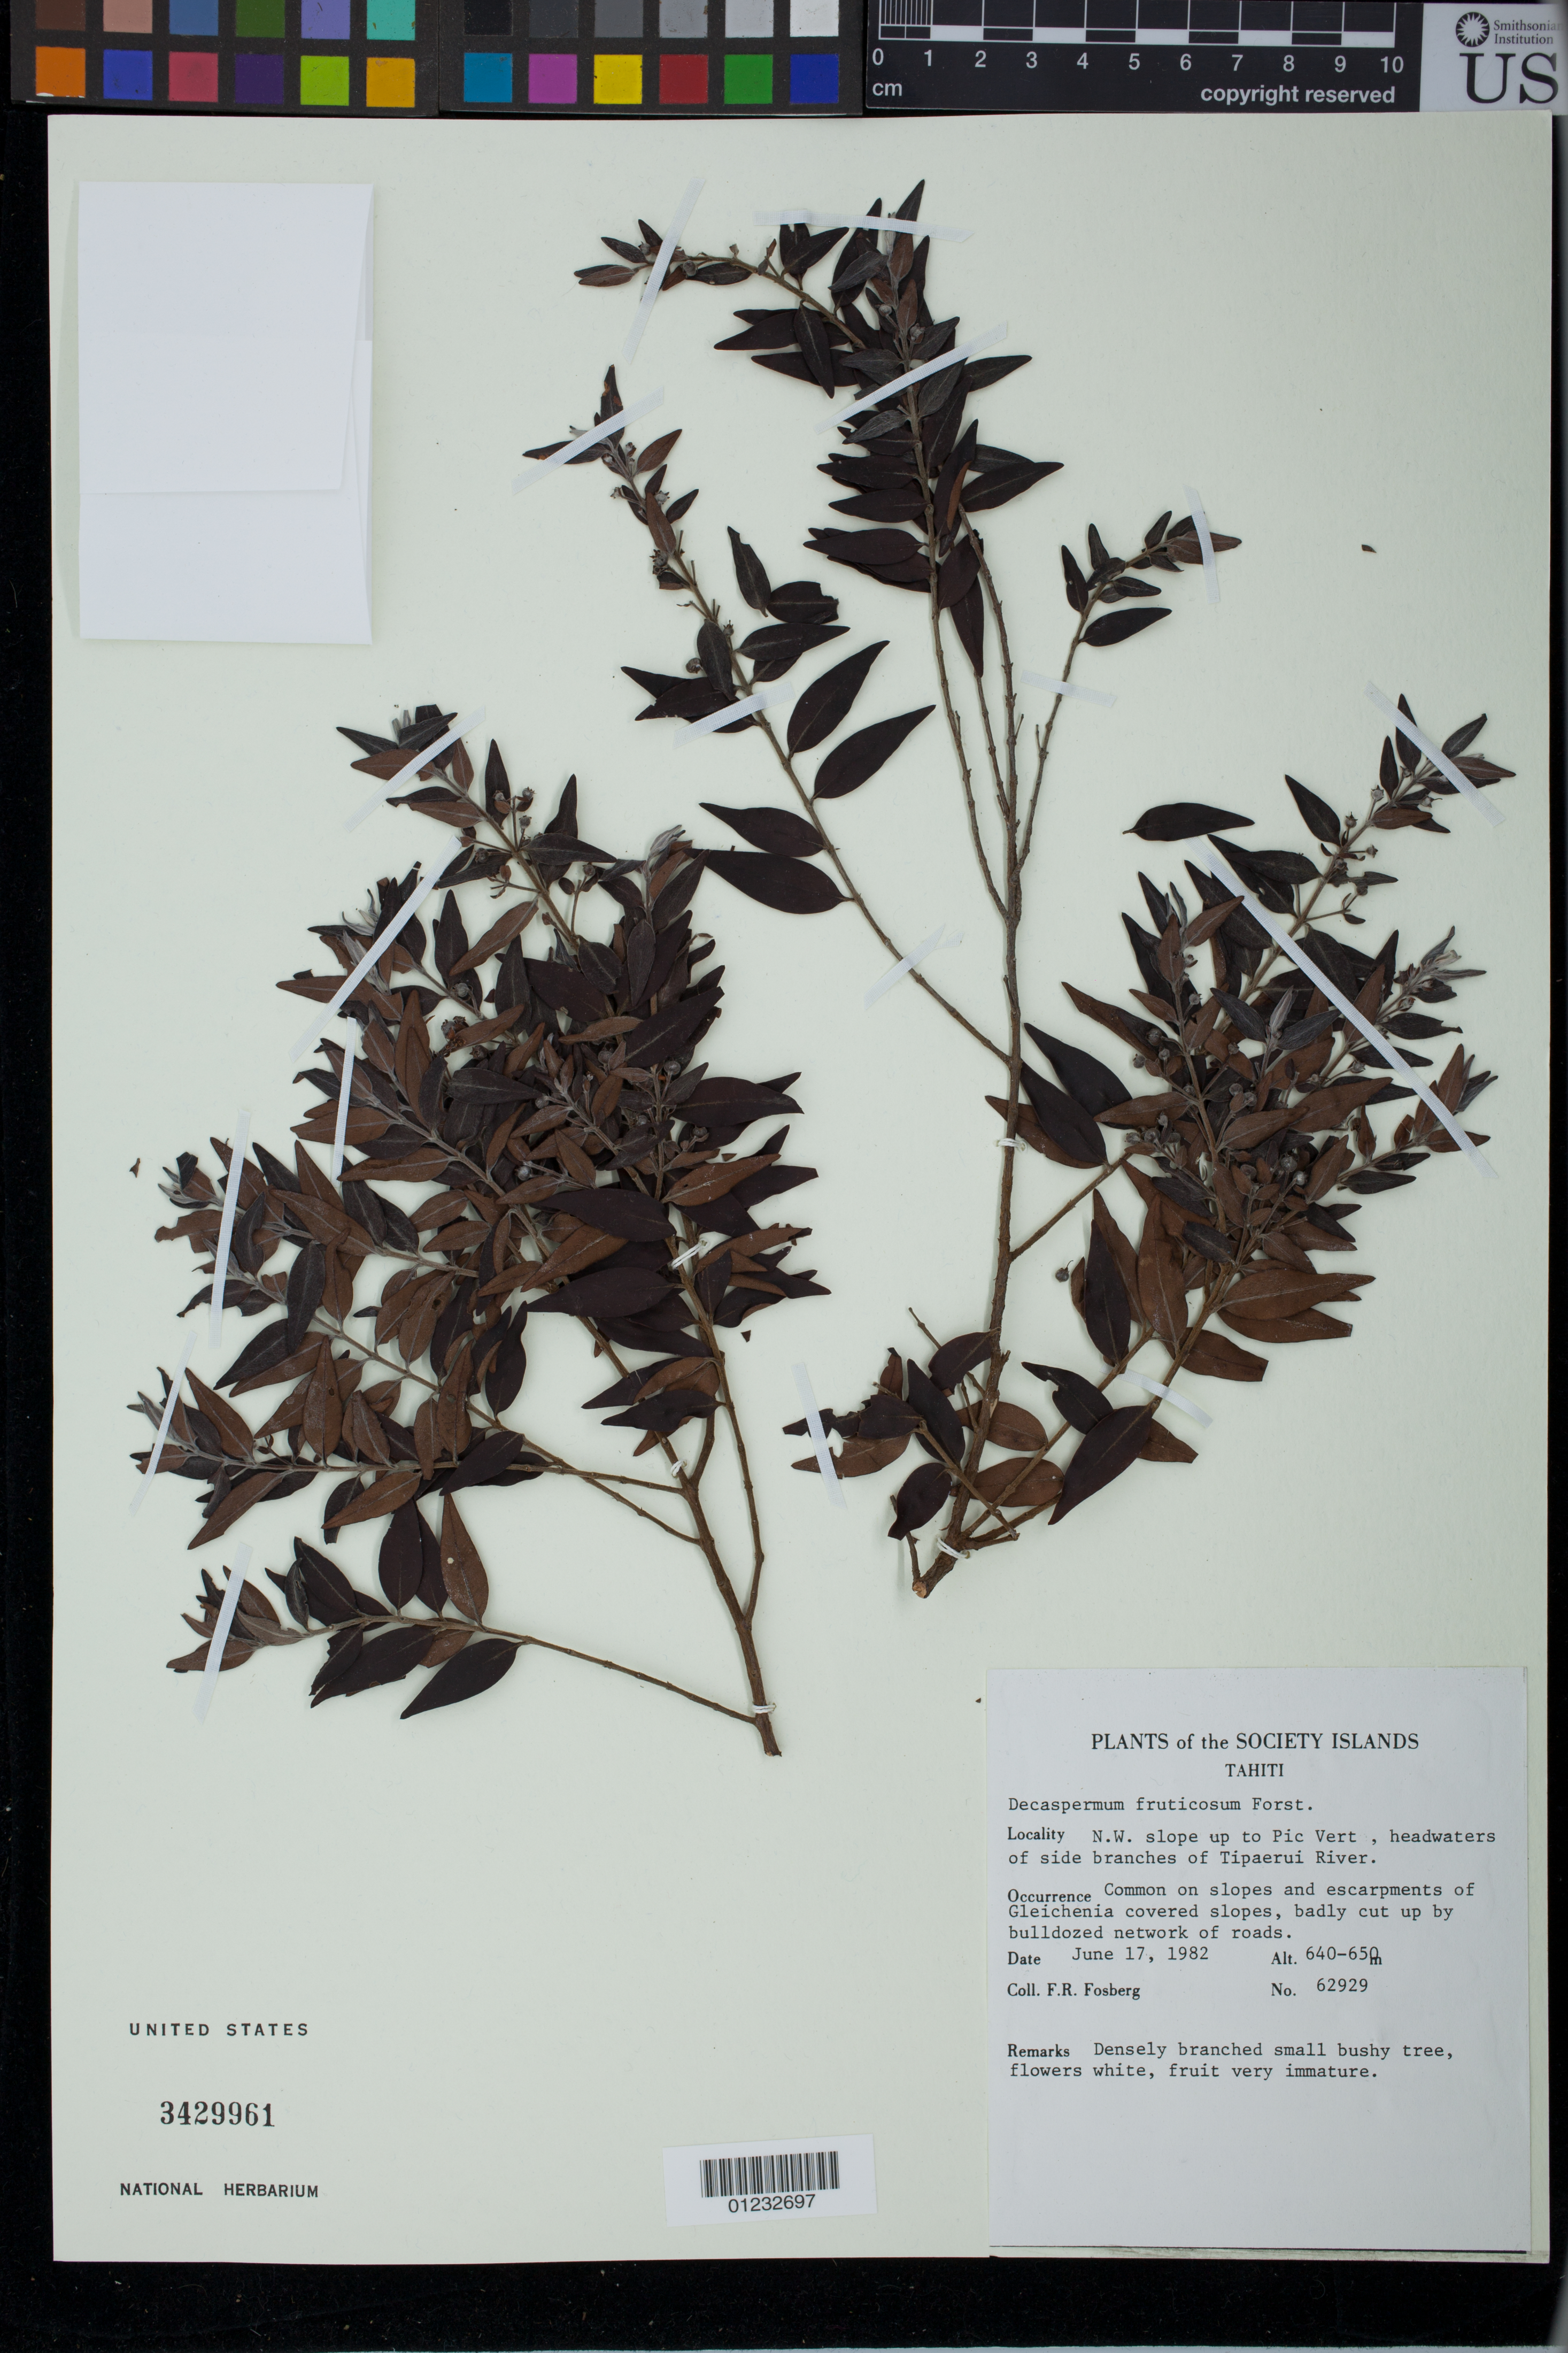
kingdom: Plantae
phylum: Tracheophyta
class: Magnoliopsida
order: Myrtales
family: Myrtaceae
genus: Decaspermum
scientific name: Decaspermum fruticosum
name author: J.R. Forst. & G. Forst.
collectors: F. R. Fosberg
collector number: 62929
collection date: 1982-06-17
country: French Polynesia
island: Tahiti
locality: N.W. slope up to Pic Vert, Headwaters of side branches of Tipaerui River.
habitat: On slopes and escarpments of Gleichenia covered slopes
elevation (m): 640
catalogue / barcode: US 3429961